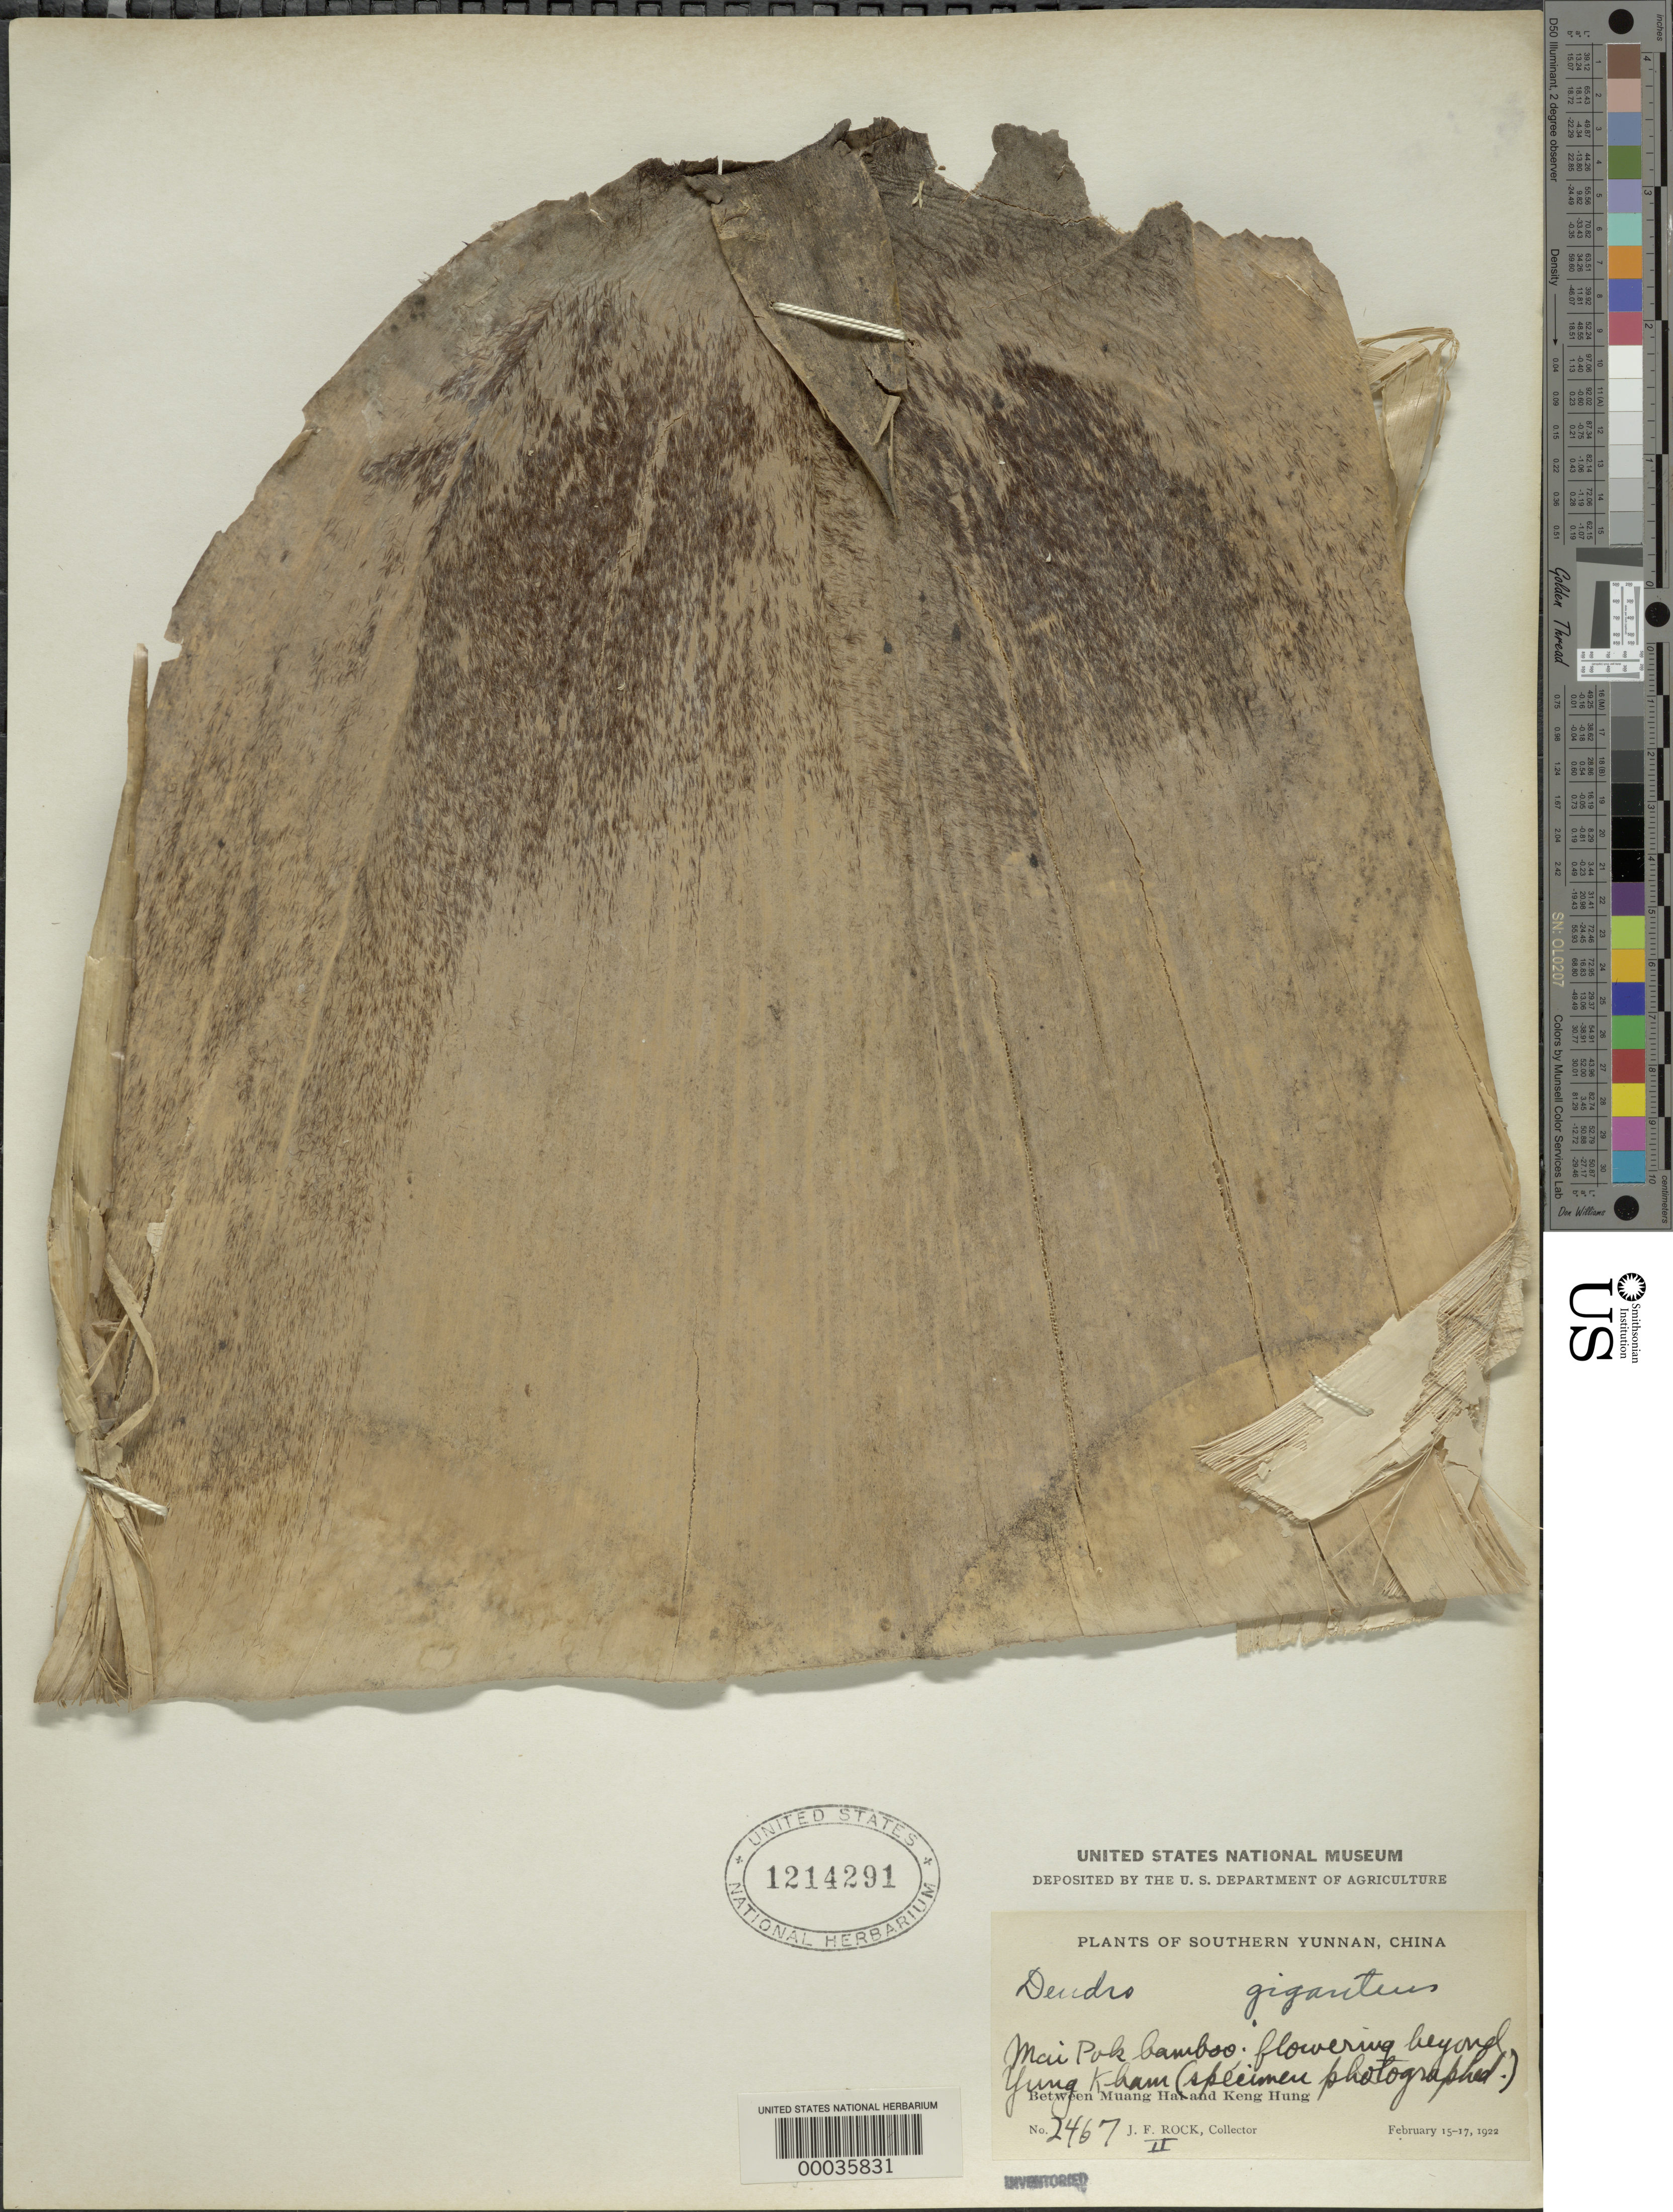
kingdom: Plantae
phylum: Tracheophyta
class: Liliopsida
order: Poales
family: Poaceae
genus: Dendrocalamus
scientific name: Dendrocalamus latiflorus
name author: Munro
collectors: J. F. Rock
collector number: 2467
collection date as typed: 15 Feb 1922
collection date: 1922-02-15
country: China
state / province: Yunnan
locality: Muang hai, keng hung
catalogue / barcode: US 1214291